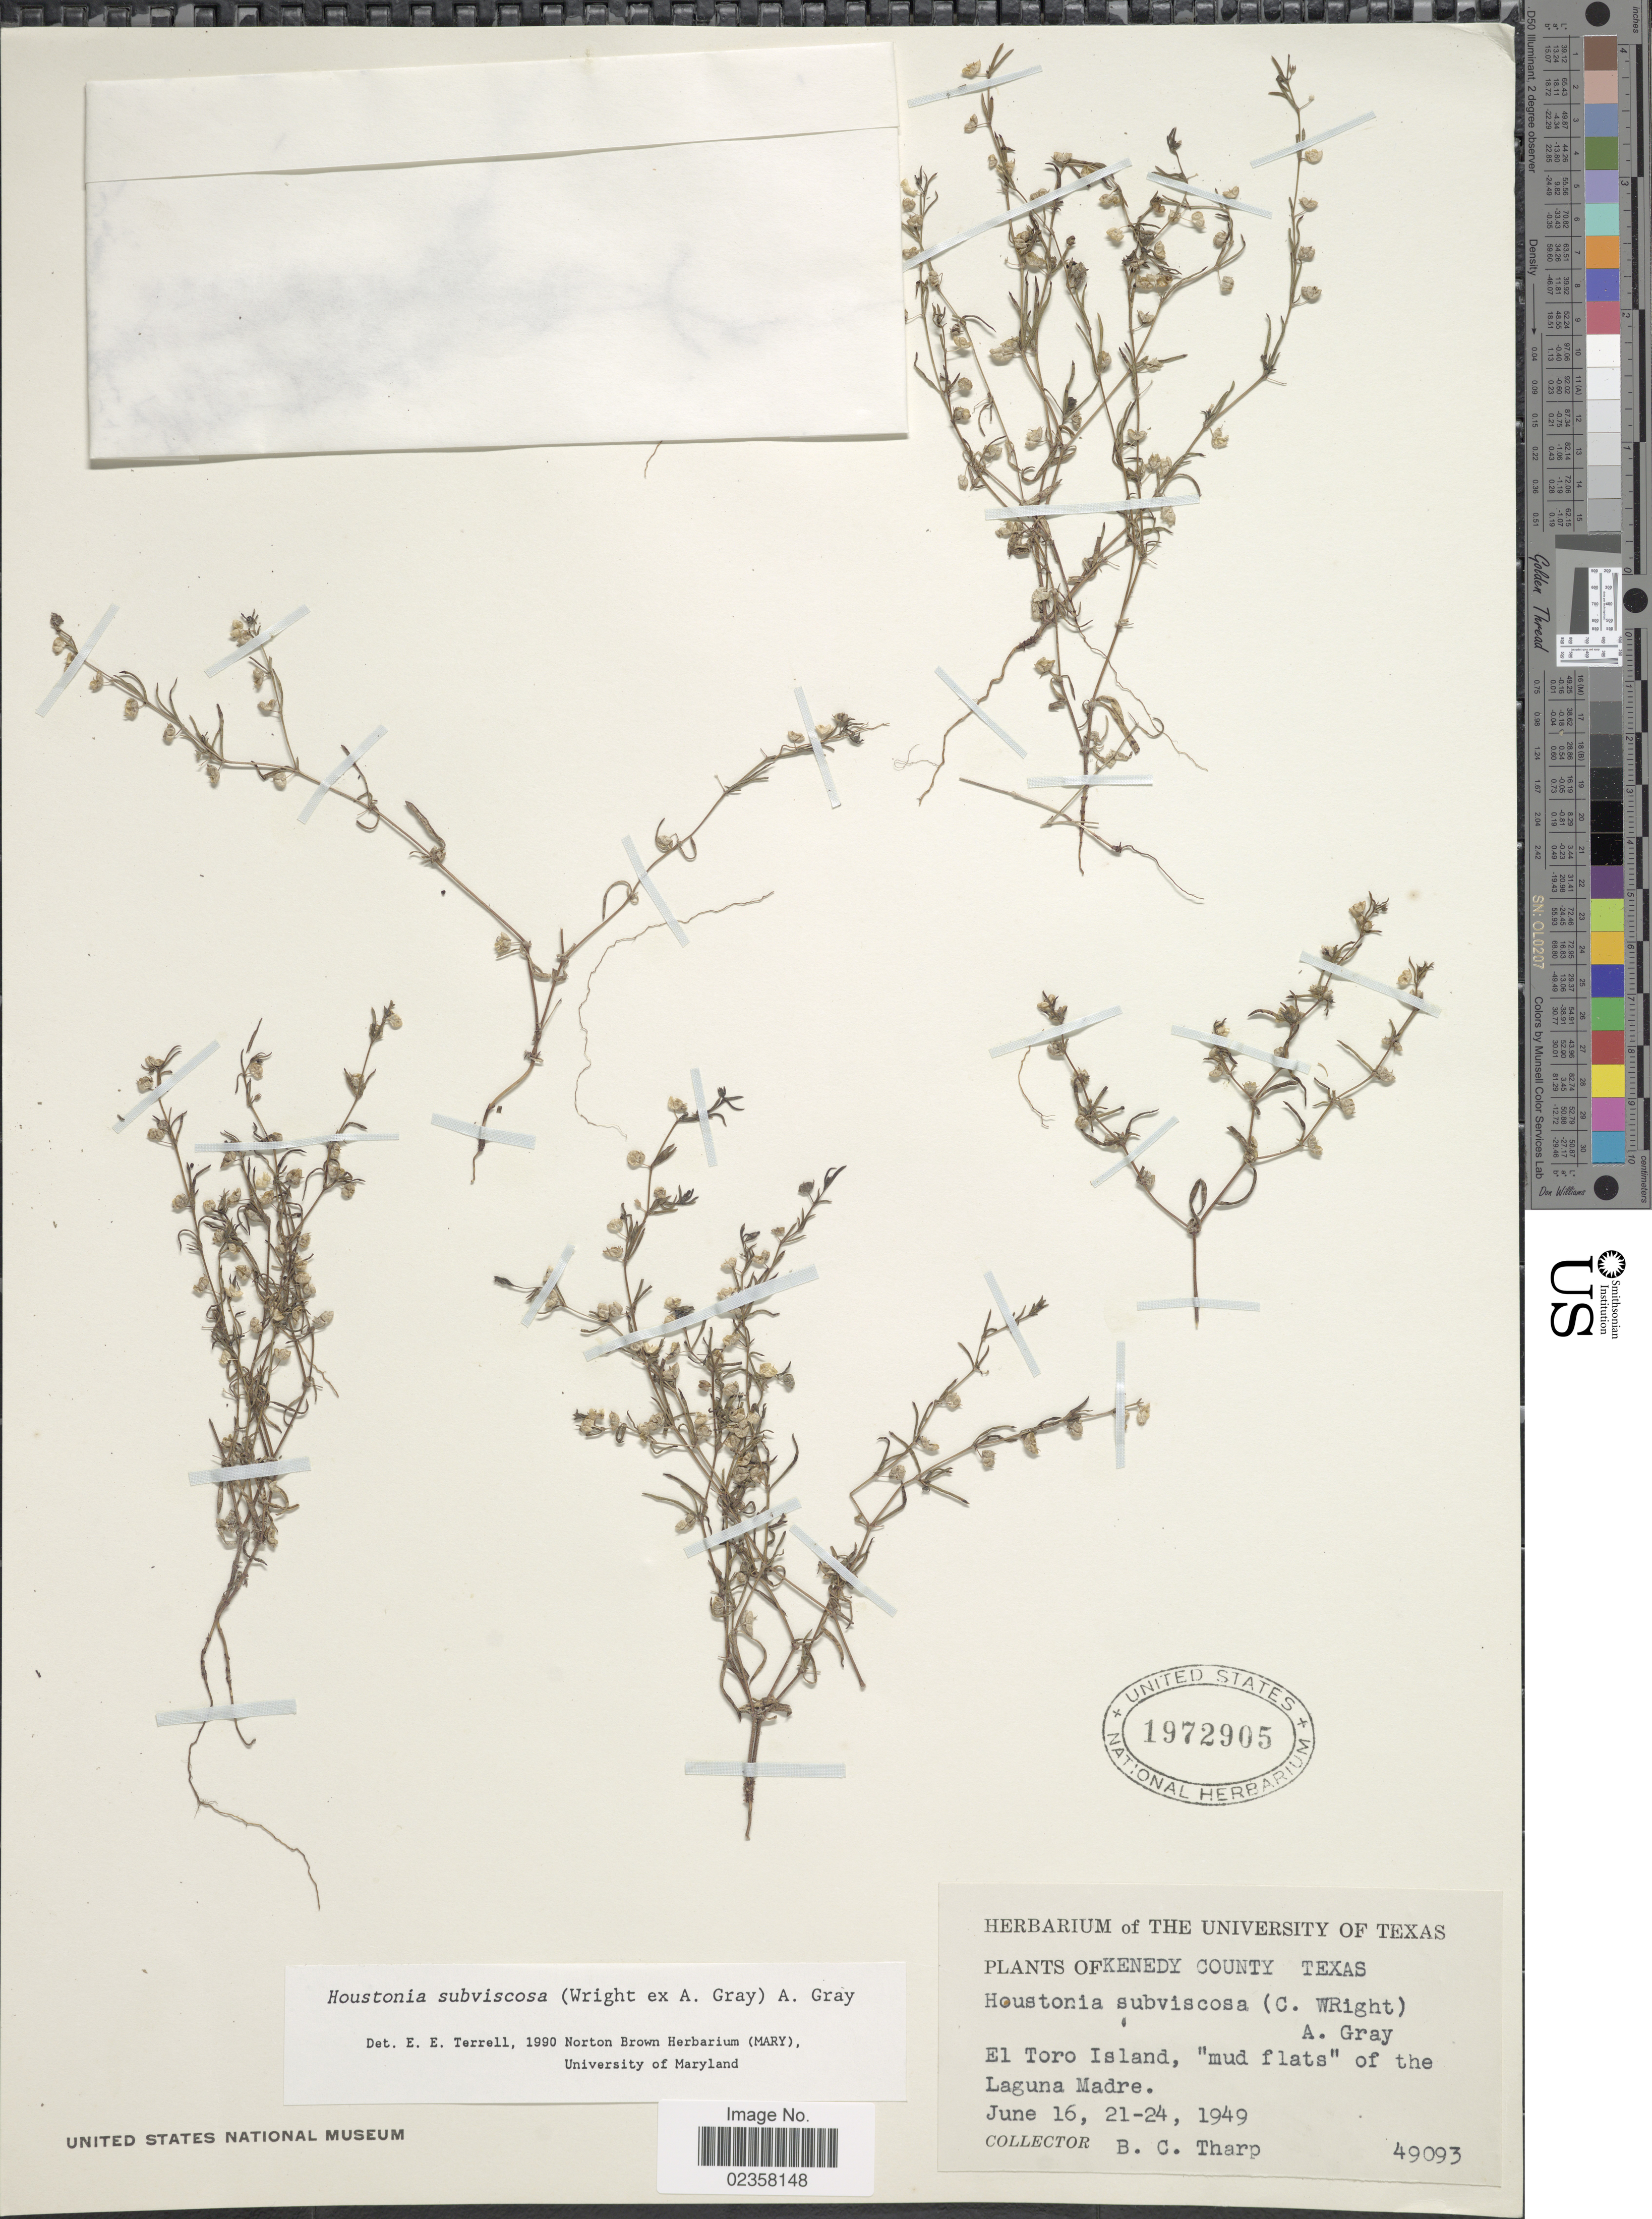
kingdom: Plantae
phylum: Tracheophyta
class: Magnoliopsida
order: Gentianales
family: Rubiaceae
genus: Houstonia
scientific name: Houstonia subviscosa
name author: (Wright ex A. Gray) A. Gray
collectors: B. C. Tharp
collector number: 49093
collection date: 1949-06-16/1949-06-24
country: United States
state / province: Texas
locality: Kenedy County, El Toro Island, "mud flats" of the Laguna Madre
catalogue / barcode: US 1972905